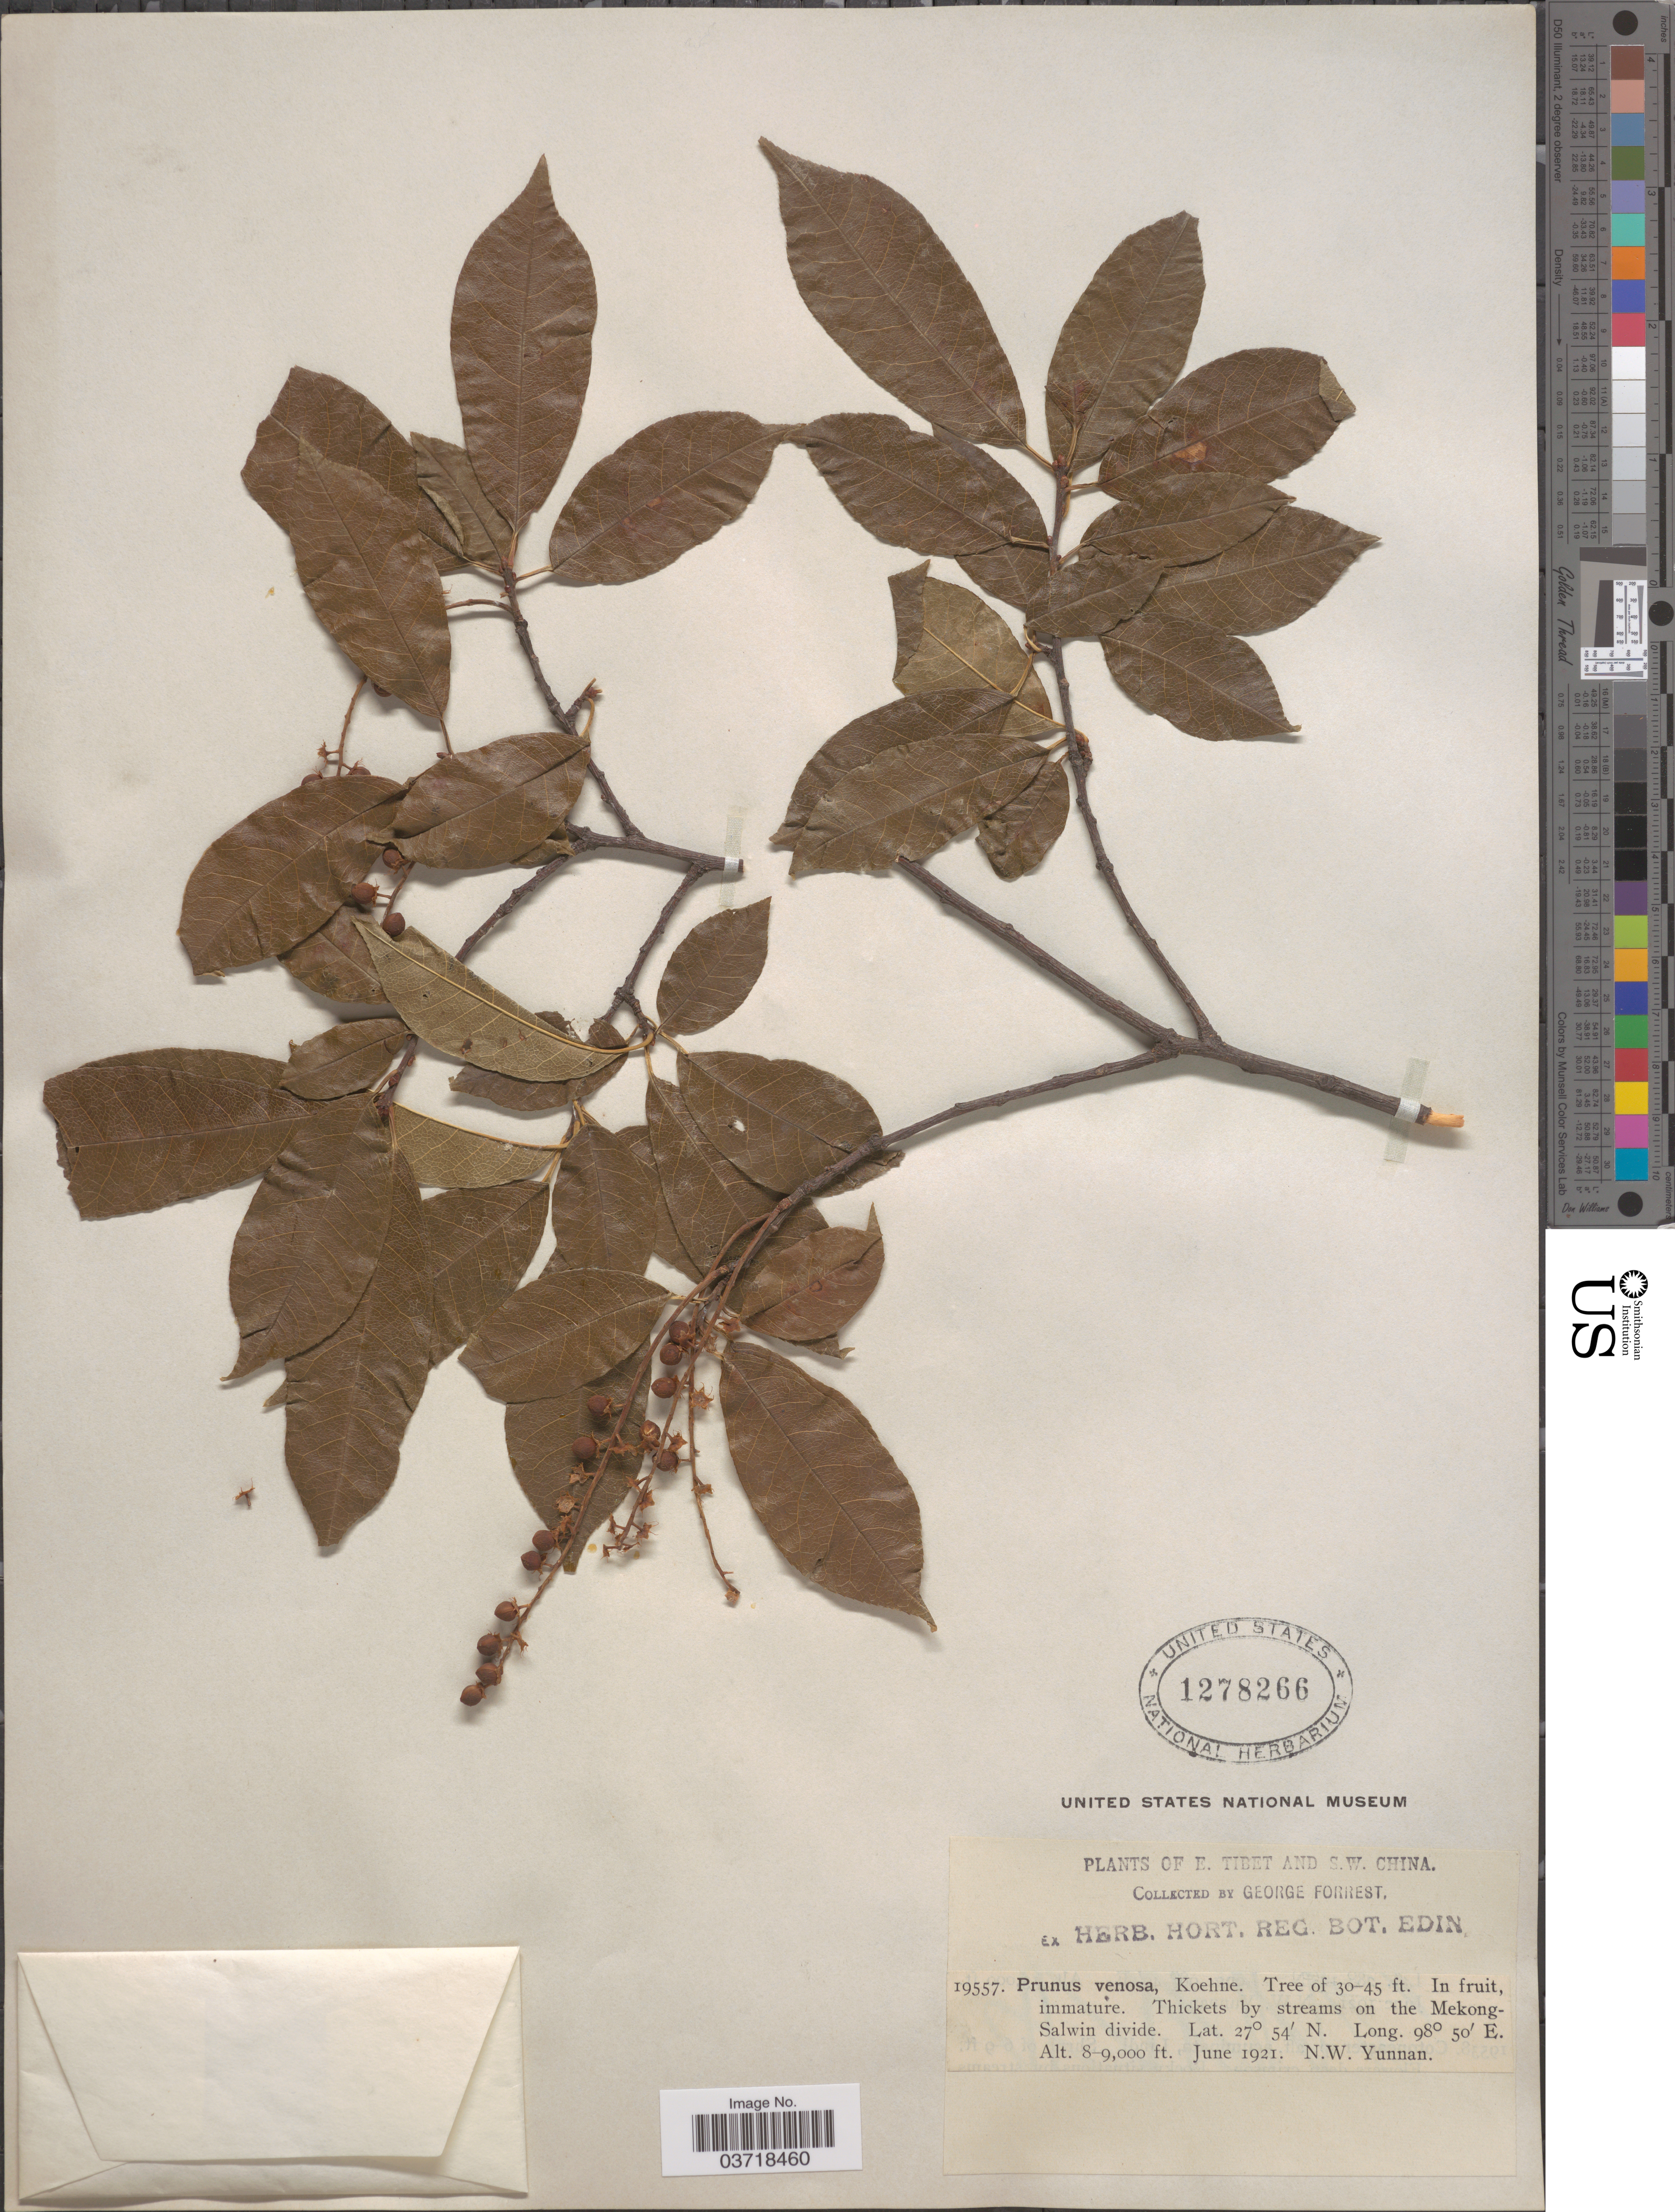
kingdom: Plantae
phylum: Tracheophyta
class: Magnoliopsida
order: Rosales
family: Rosaceae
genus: Prunus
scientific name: Prunus venosa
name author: Koehne in Sarg.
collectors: G. Forrest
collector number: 19557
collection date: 1921-06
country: China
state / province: Yunnan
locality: S.W. China. Thickets by streams on the Mekong-Salwin divide. N.W. Yunnan.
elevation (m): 2438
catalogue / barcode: US 1278266